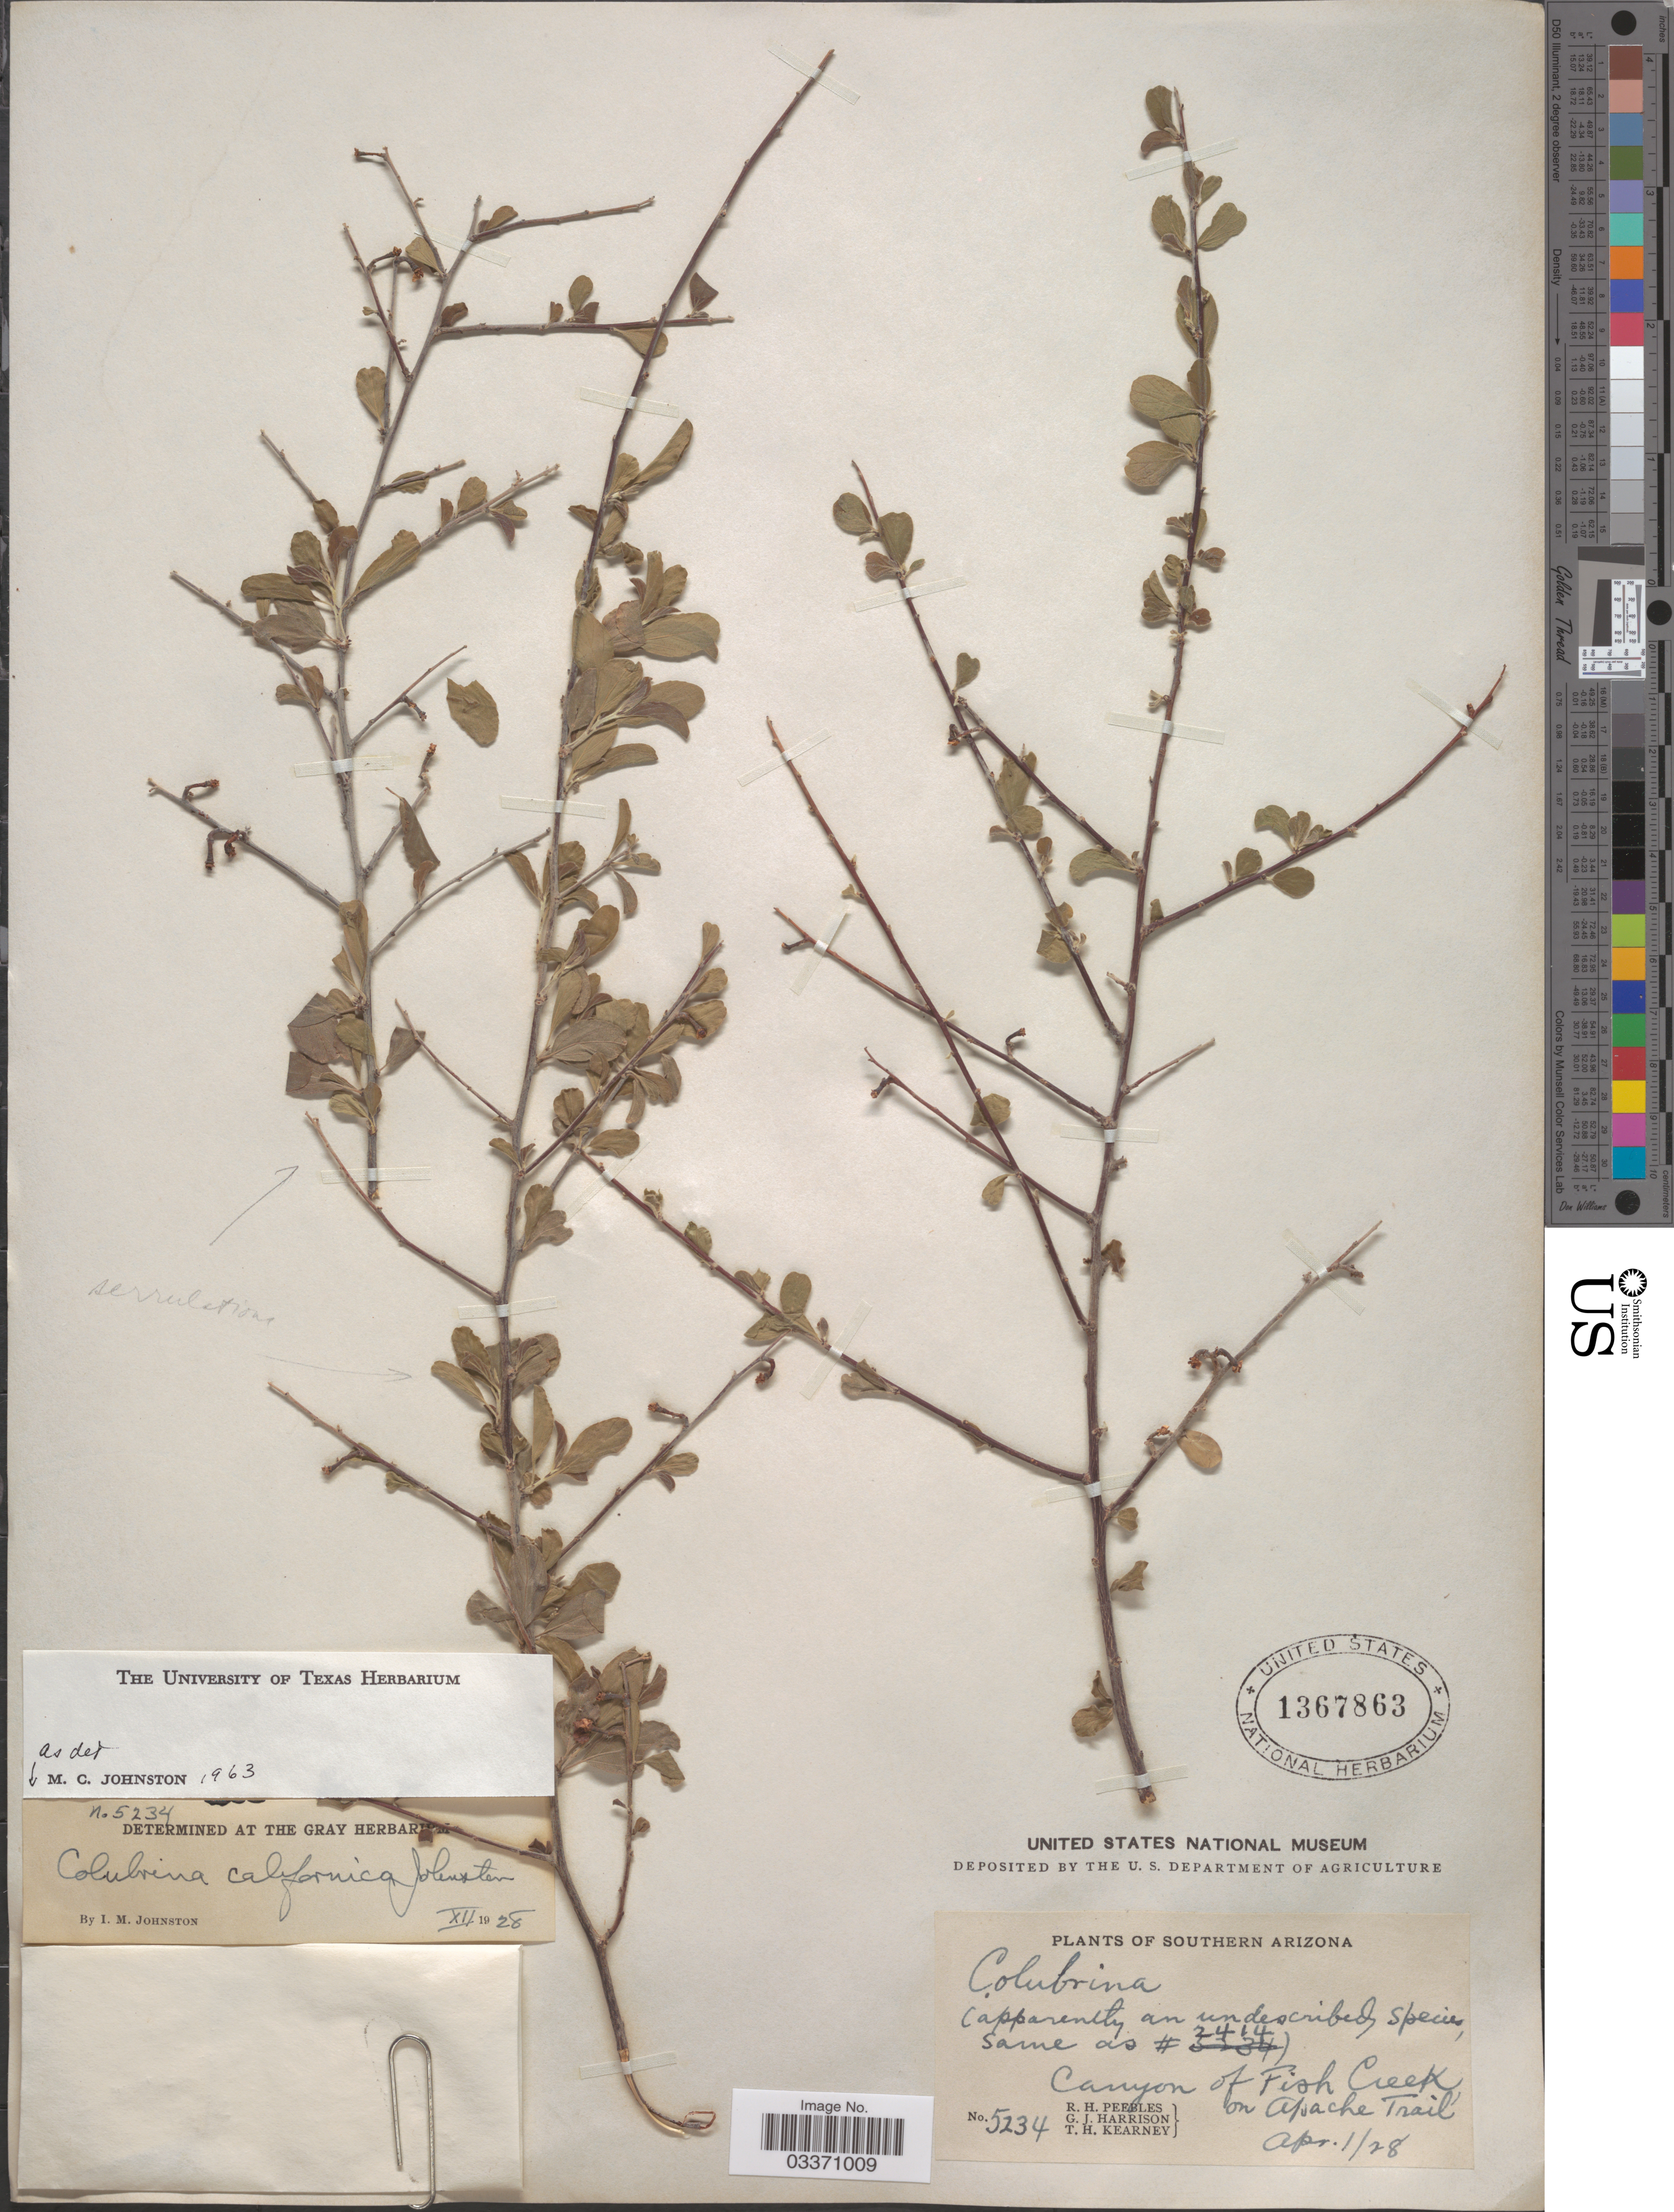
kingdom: Plantae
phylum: Tracheophyta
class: Magnoliopsida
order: Rosales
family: Rhamnaceae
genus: Colubrina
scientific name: Colubrina californica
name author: I.M. Johnst.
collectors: R. H. Peebles, G. J. Harrison & T. H. Kearney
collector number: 5234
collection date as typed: Transcribed d/m/y: 1/4/28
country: United States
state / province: Arizona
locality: Southern Arizona. Canyon of Fish Creek, on Apache Trail.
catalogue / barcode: US 1367863